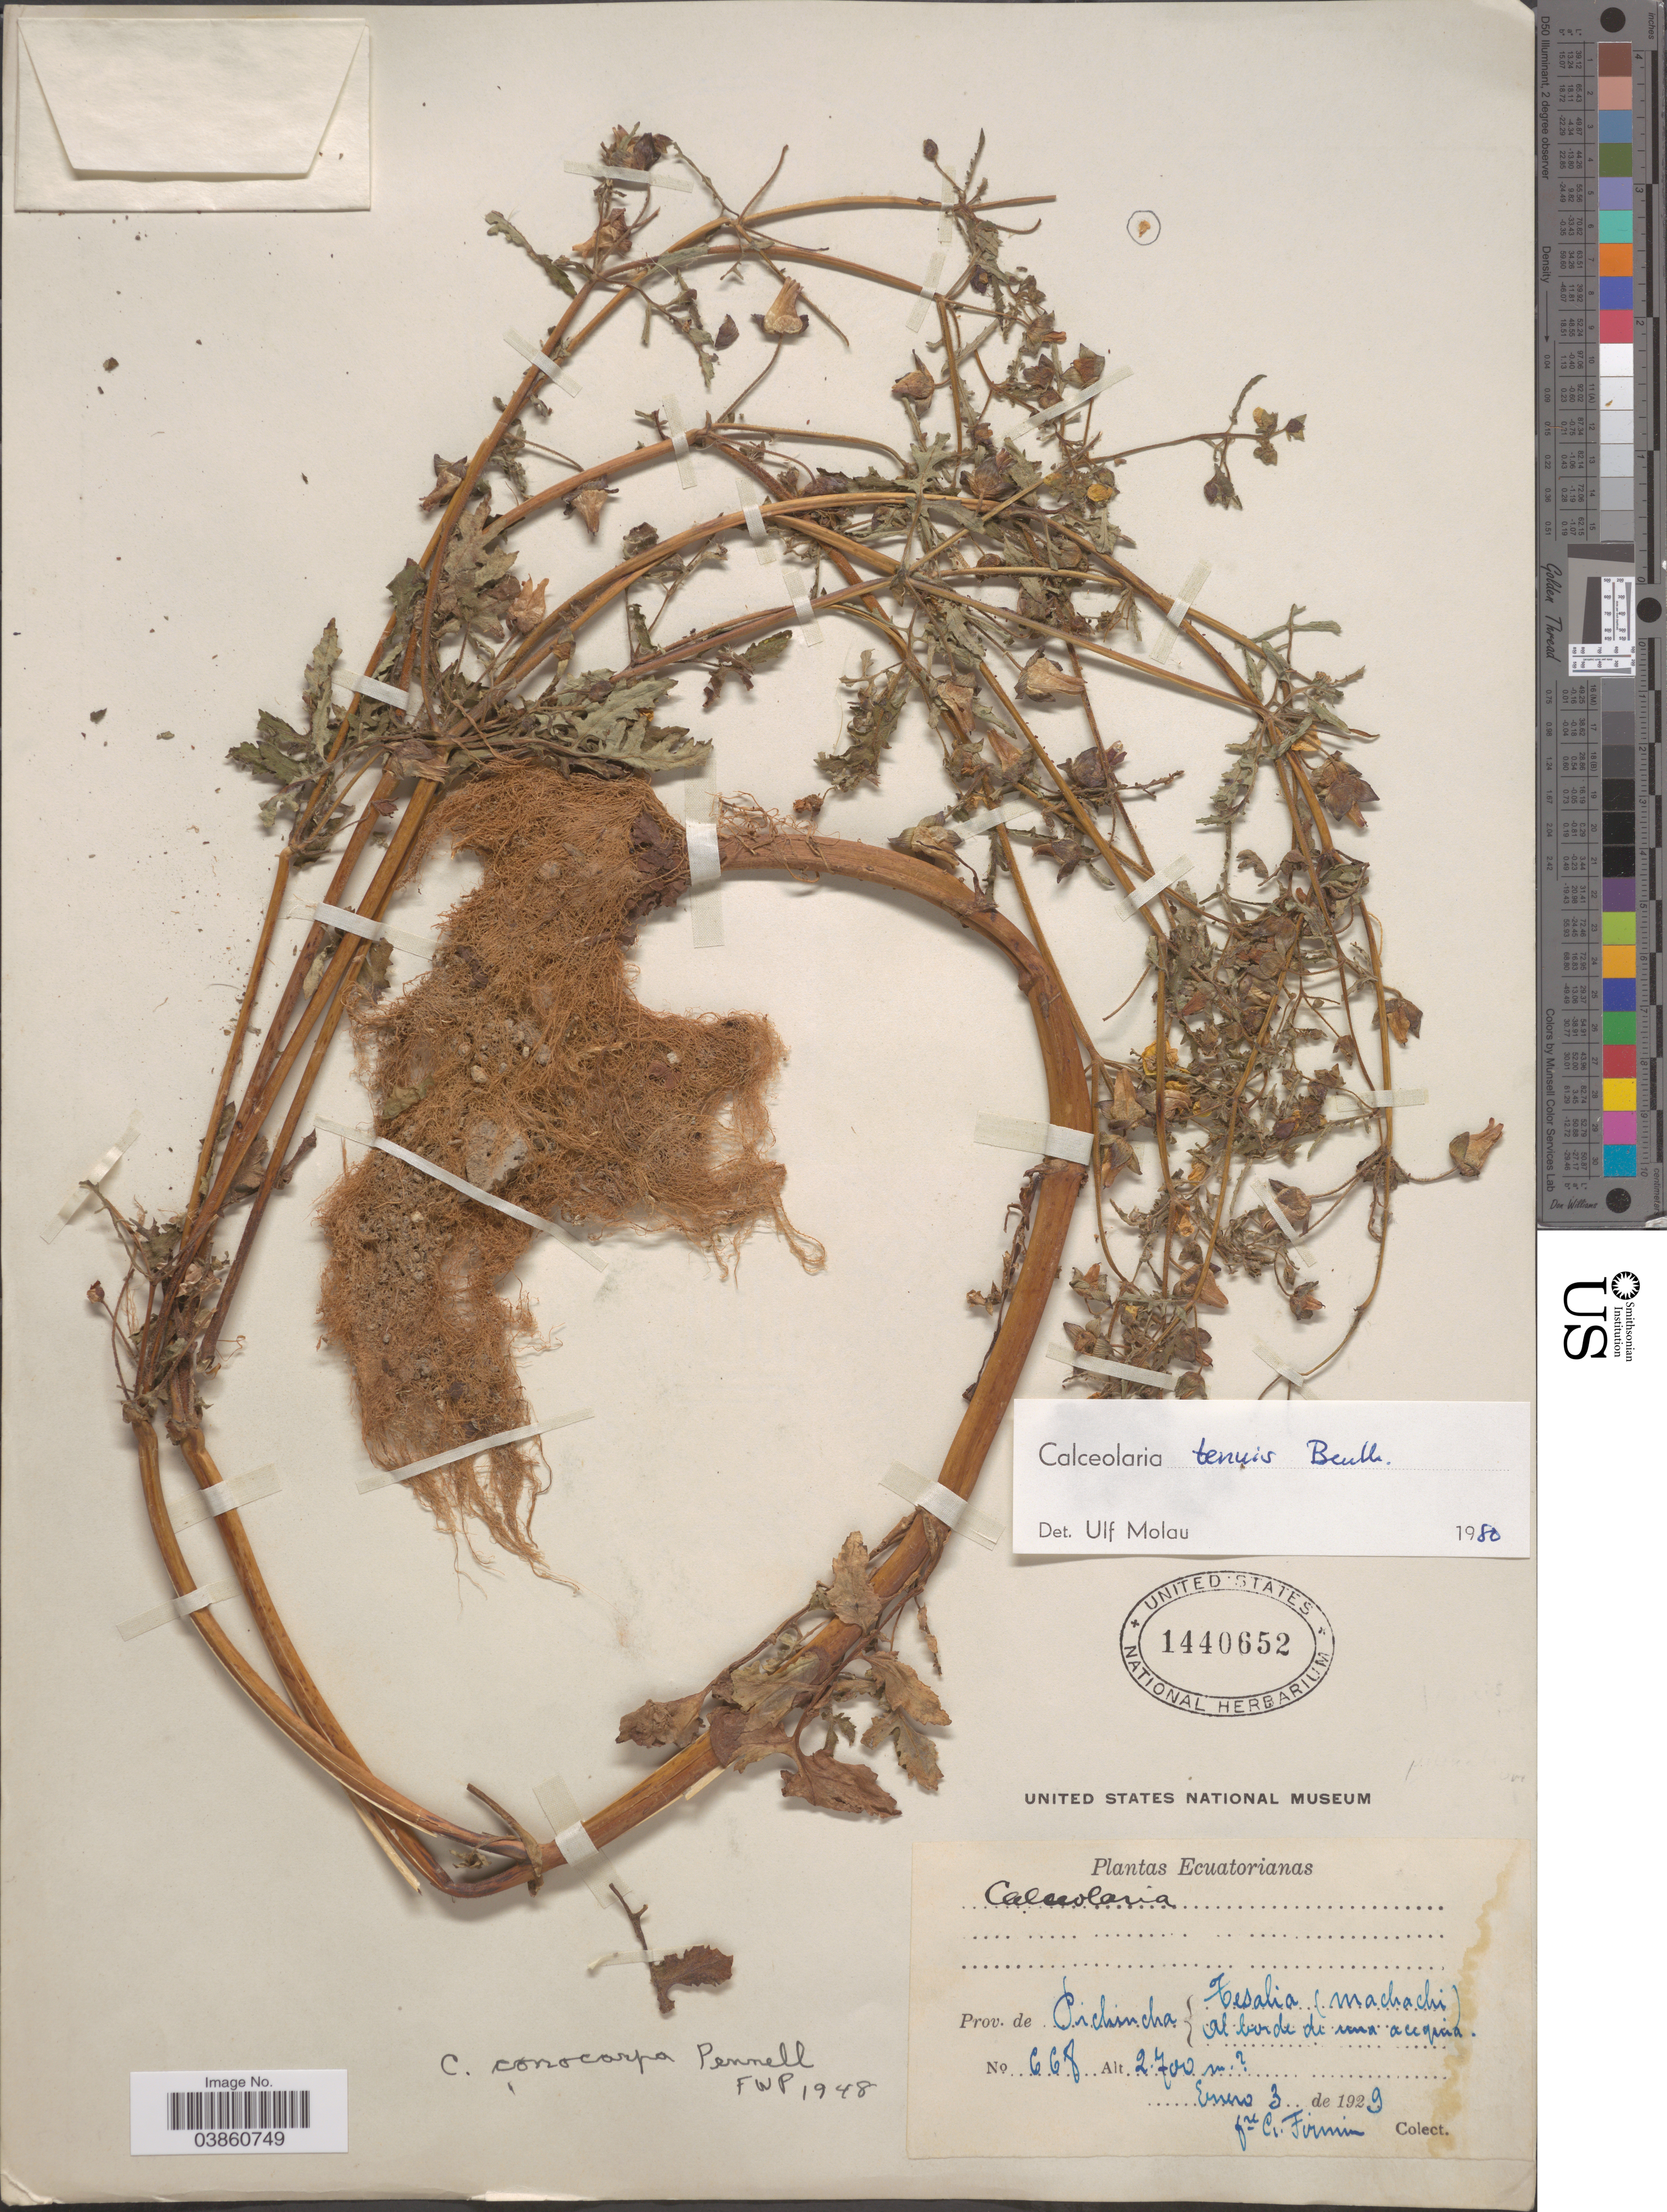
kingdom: Plantae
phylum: Tracheophyta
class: Magnoliopsida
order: Lamiales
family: Calceolariaceae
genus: Calceolaria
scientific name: Calceolaria tenuis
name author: Benth.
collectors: F. Firmin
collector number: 668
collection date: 1929-01-03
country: Ecuador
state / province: Pichincha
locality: Fesalia (Machachi). Al borde de una acequia.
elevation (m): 2700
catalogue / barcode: US 1440652